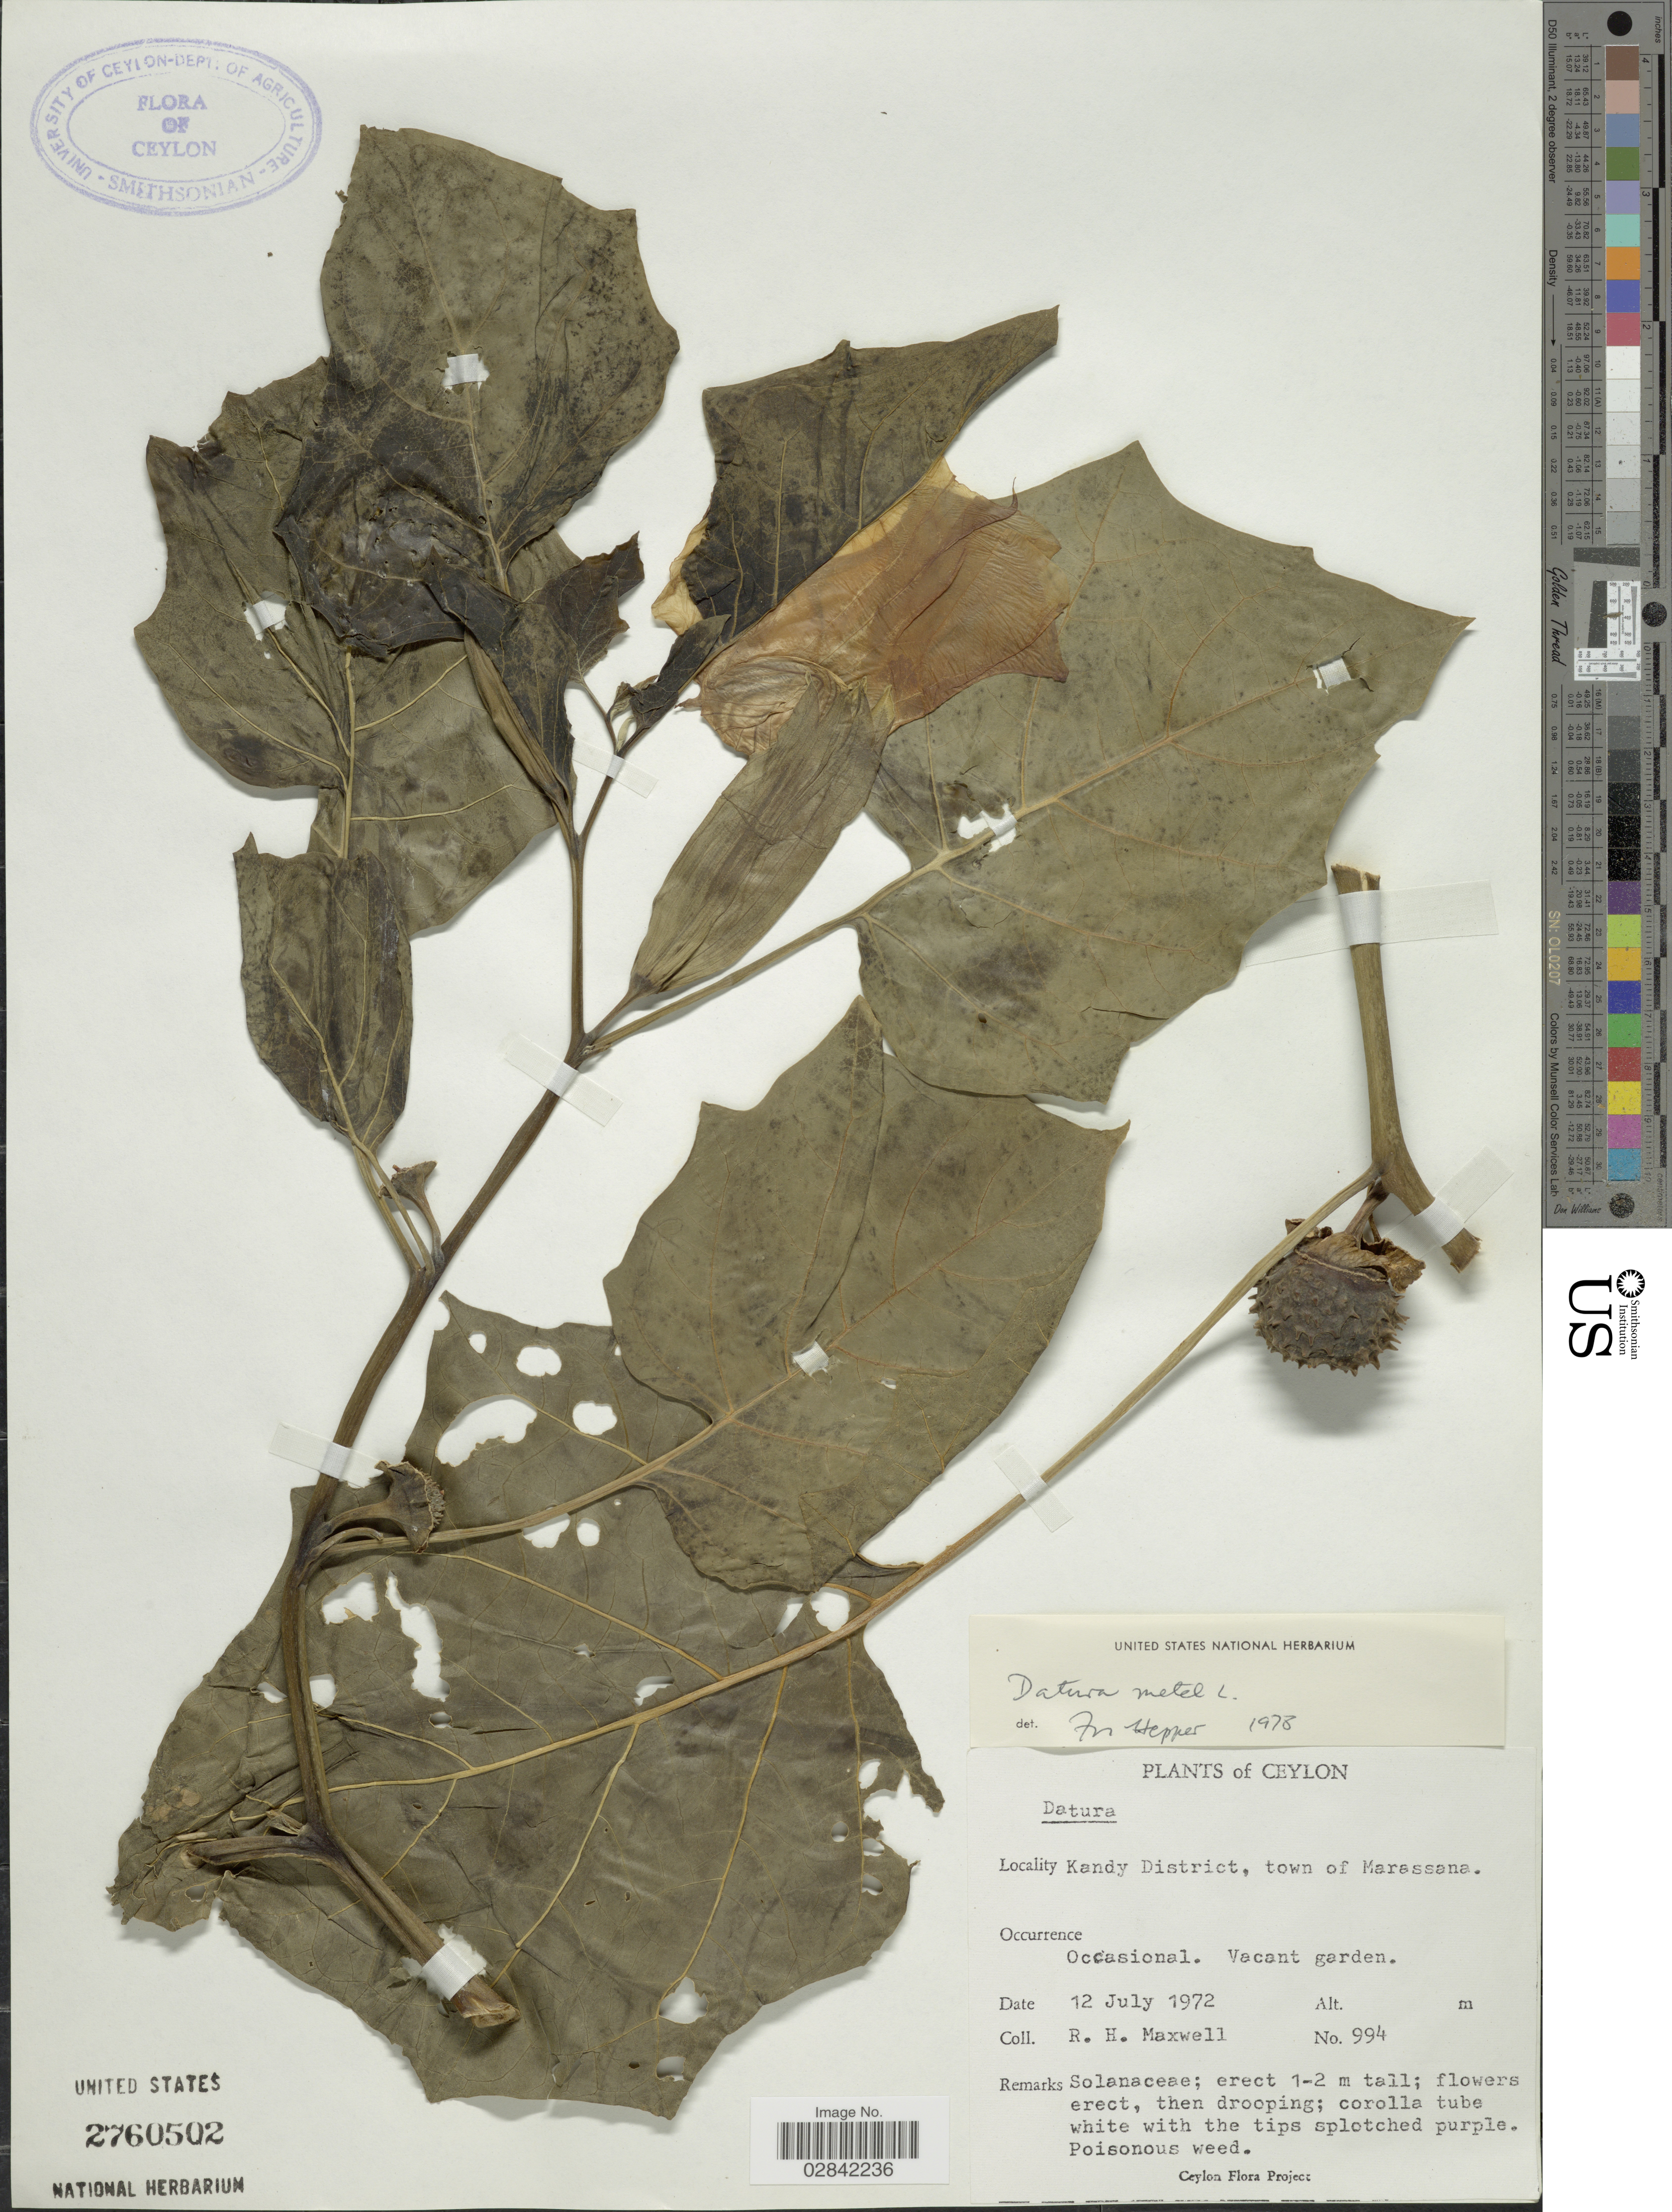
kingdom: Plantae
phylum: Tracheophyta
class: Magnoliopsida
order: Solanales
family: Solanaceae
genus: Datura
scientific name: Datura metel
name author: L.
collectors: R. Maxwell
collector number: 994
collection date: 1972-07-12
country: Sri Lanka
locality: Ceylon, Kandy District, town of Marassana.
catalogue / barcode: US 2760502